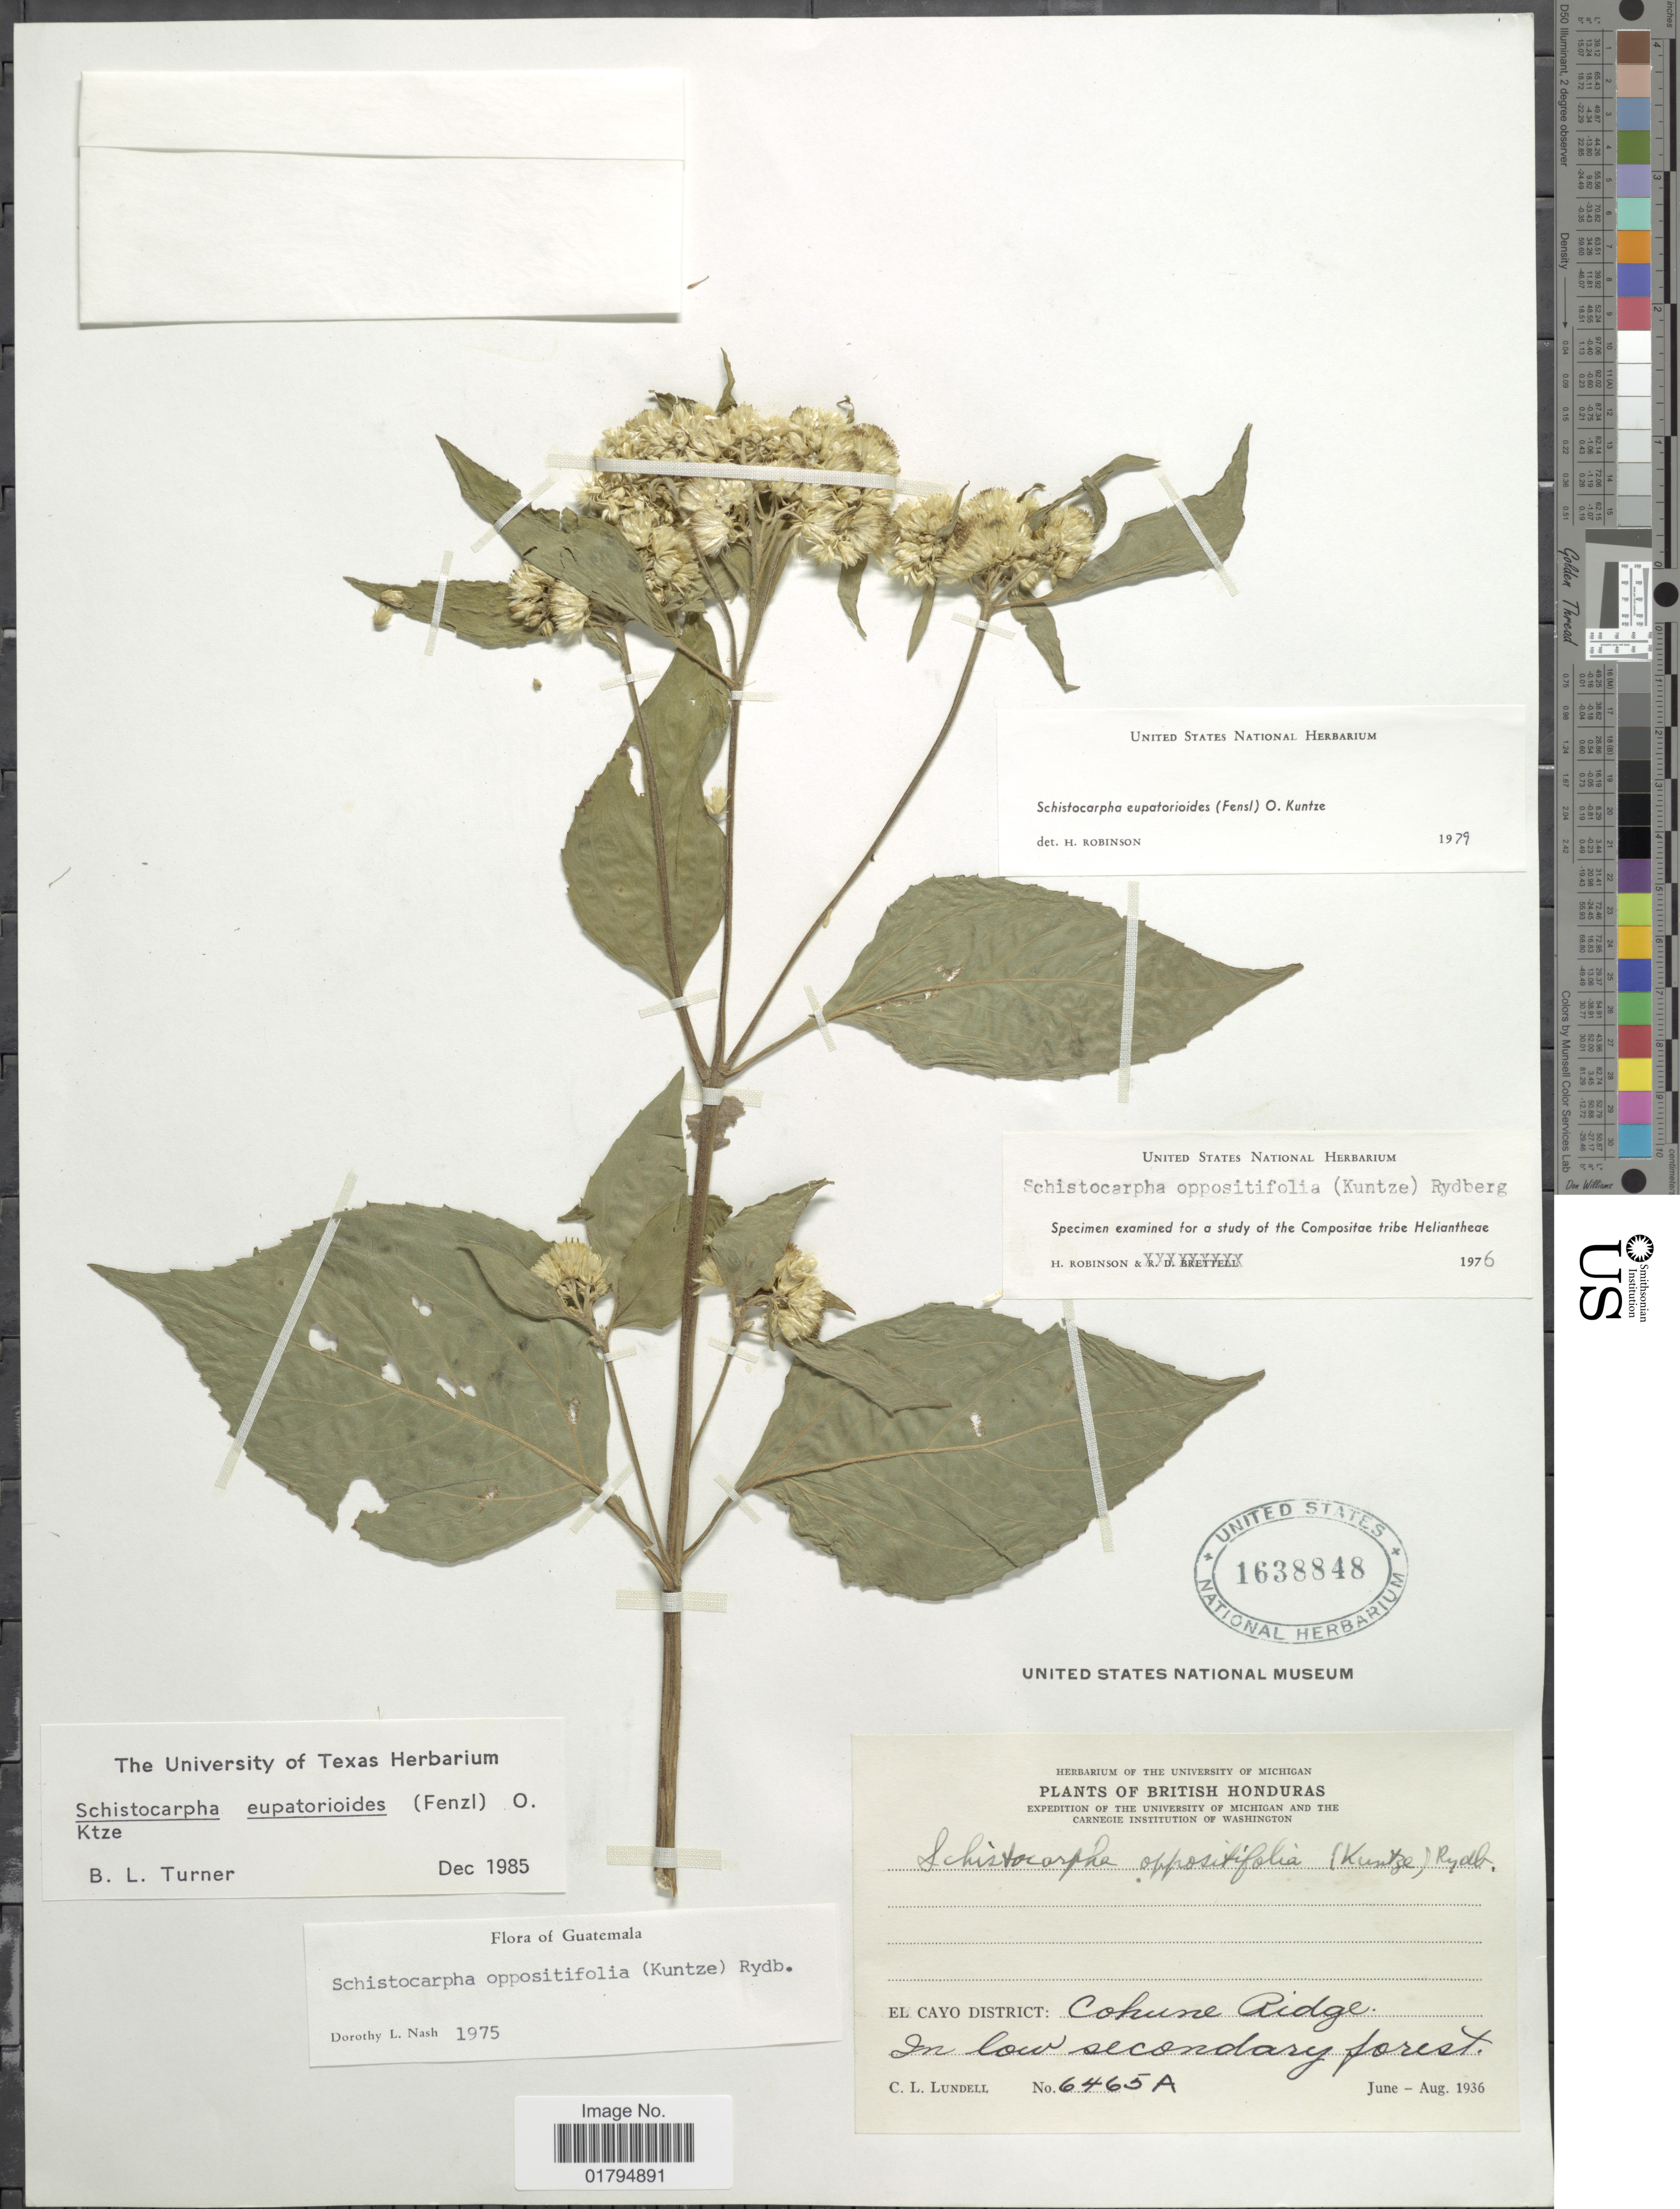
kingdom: Plantae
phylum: Tracheophyta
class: Magnoliopsida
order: Asterales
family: Asteraceae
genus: Schistocarpha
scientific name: Schistocarpha eupatorioides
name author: (Fenzl) Kuntze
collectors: C. L. Lundell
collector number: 6465A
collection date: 1936-06/1936-08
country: Belize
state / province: Cayo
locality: Cohune Ridge, British Honduras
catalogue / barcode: US 1638848